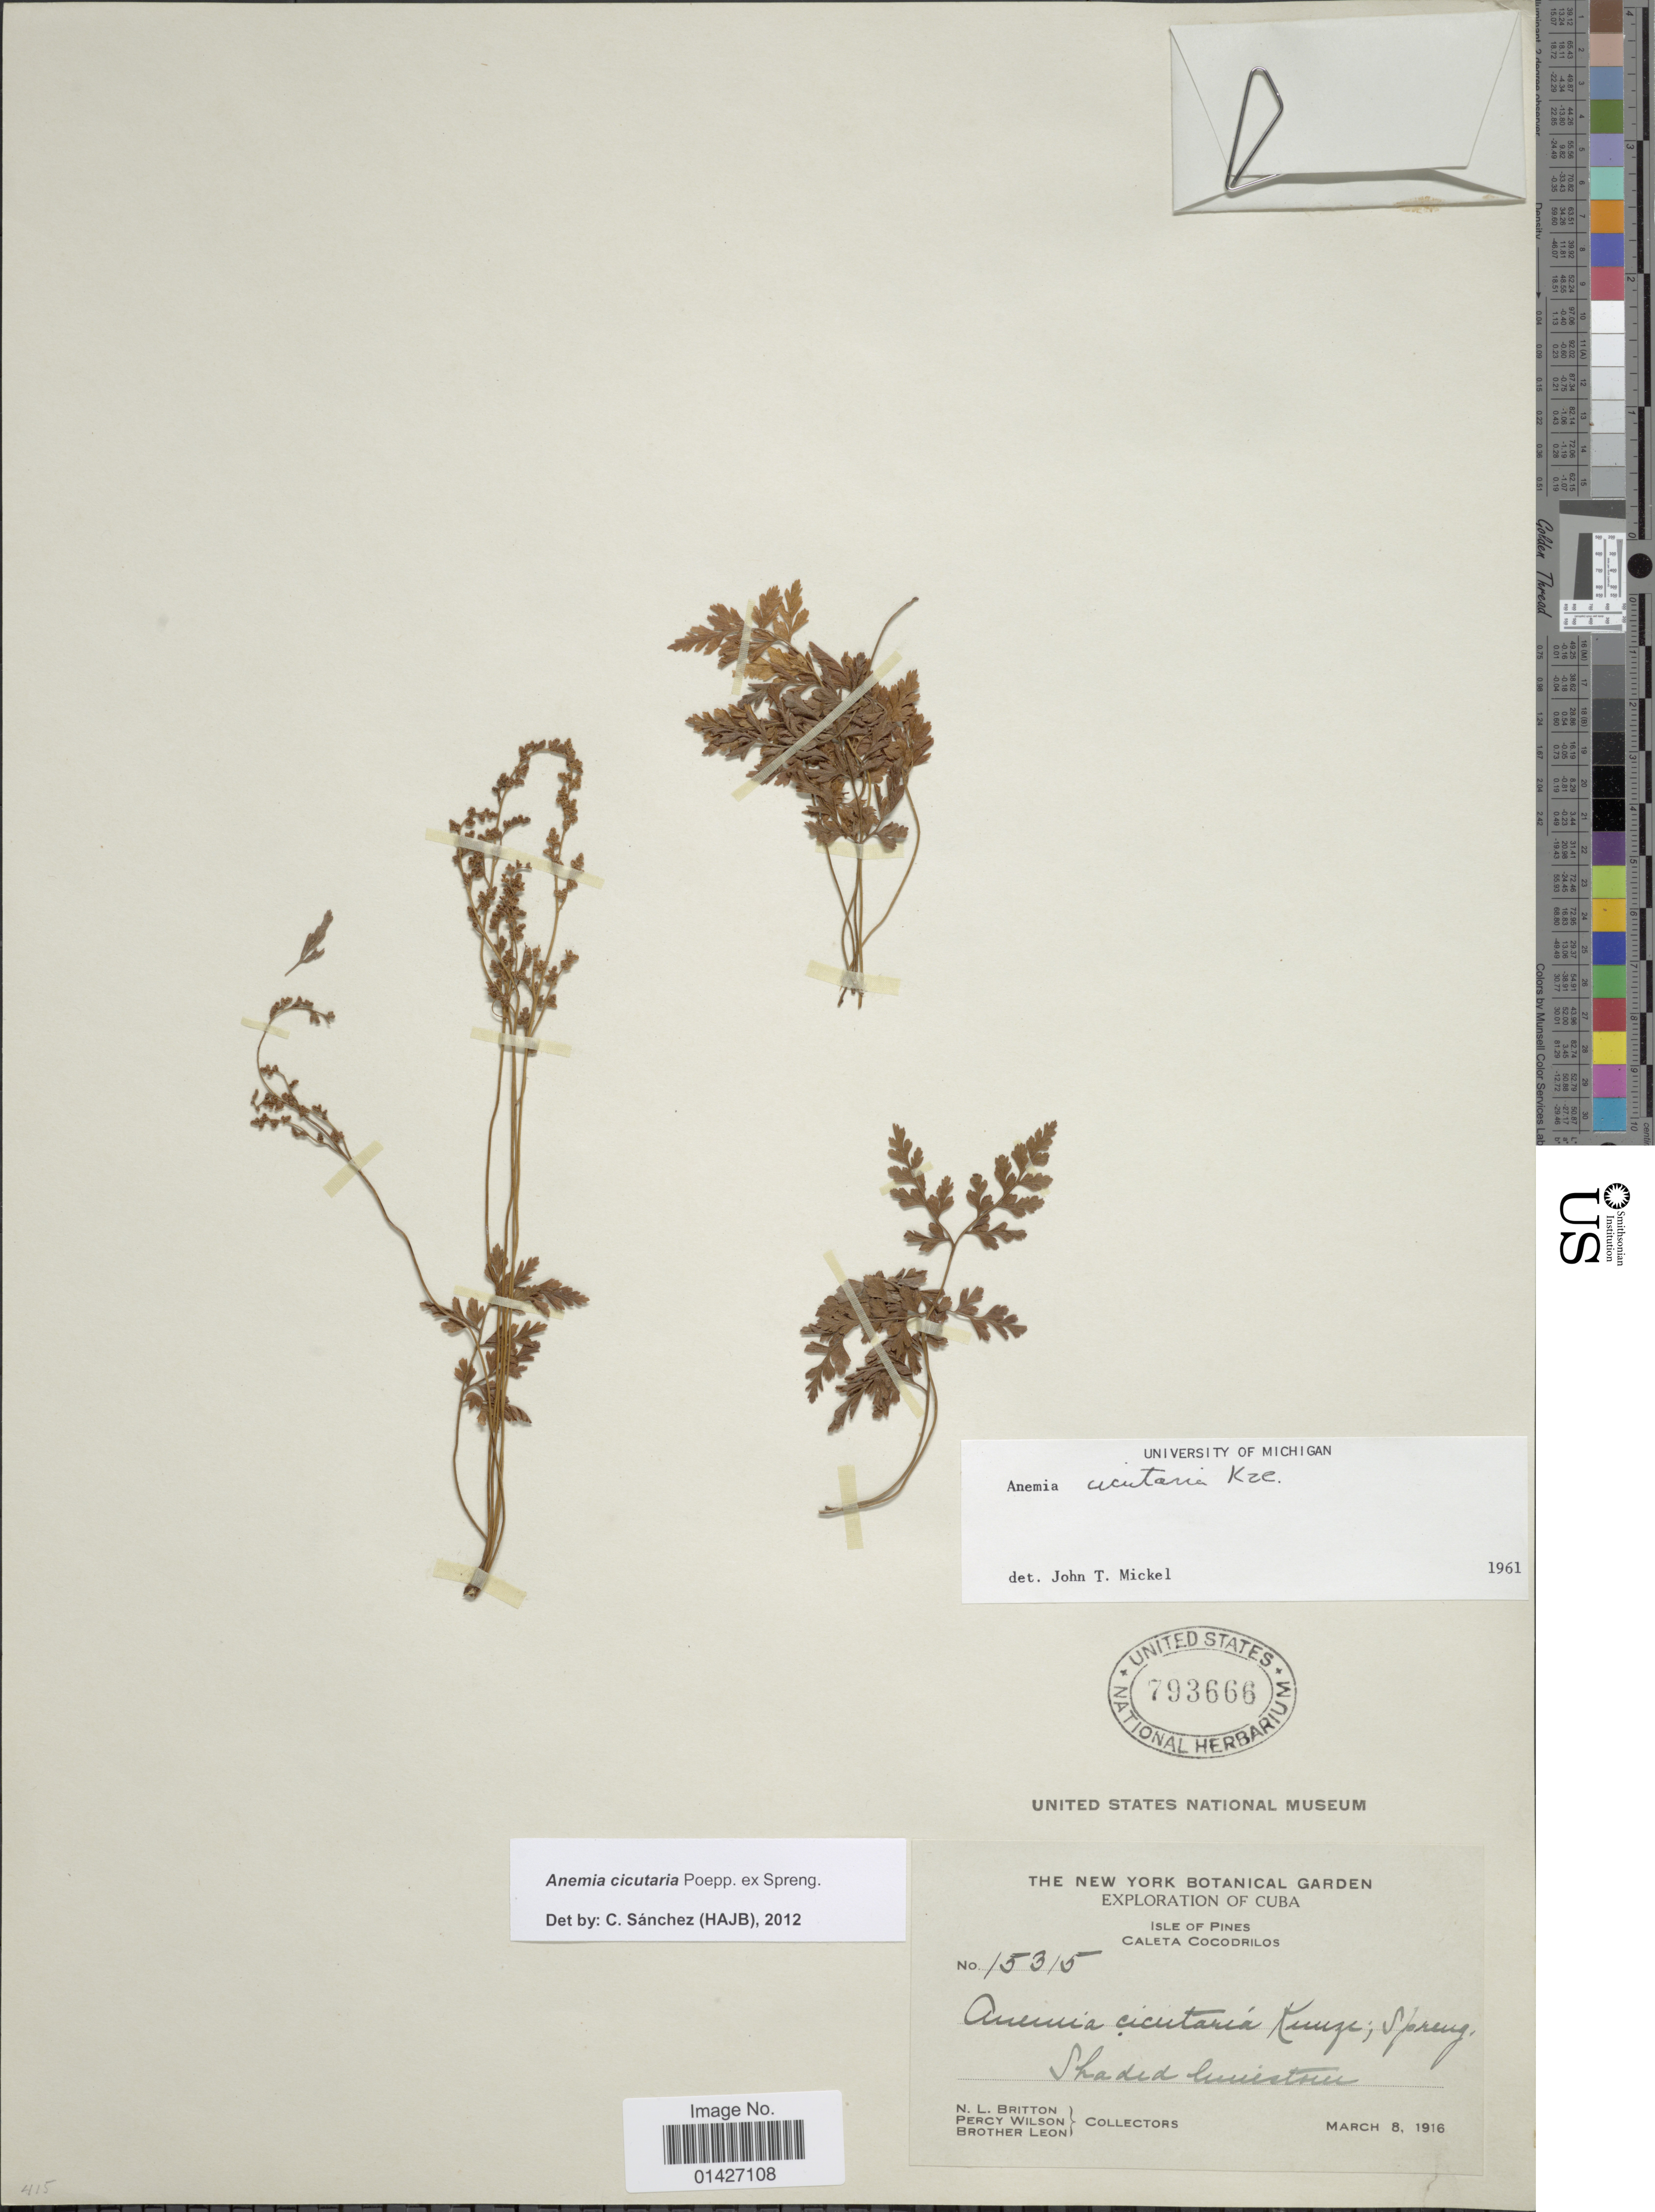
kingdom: Plantae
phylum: Tracheophyta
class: Polypodiopsida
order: Schizaeales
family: Anemiaceae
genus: Anemia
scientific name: Anemia cicutaria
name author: Kunze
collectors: N. Britton, P. Wilson & Bro. León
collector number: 15315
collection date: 1916-03-08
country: Cuba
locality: Isle de Pines. Caleta Cocodrilos. Shaded limestone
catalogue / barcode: US 793666